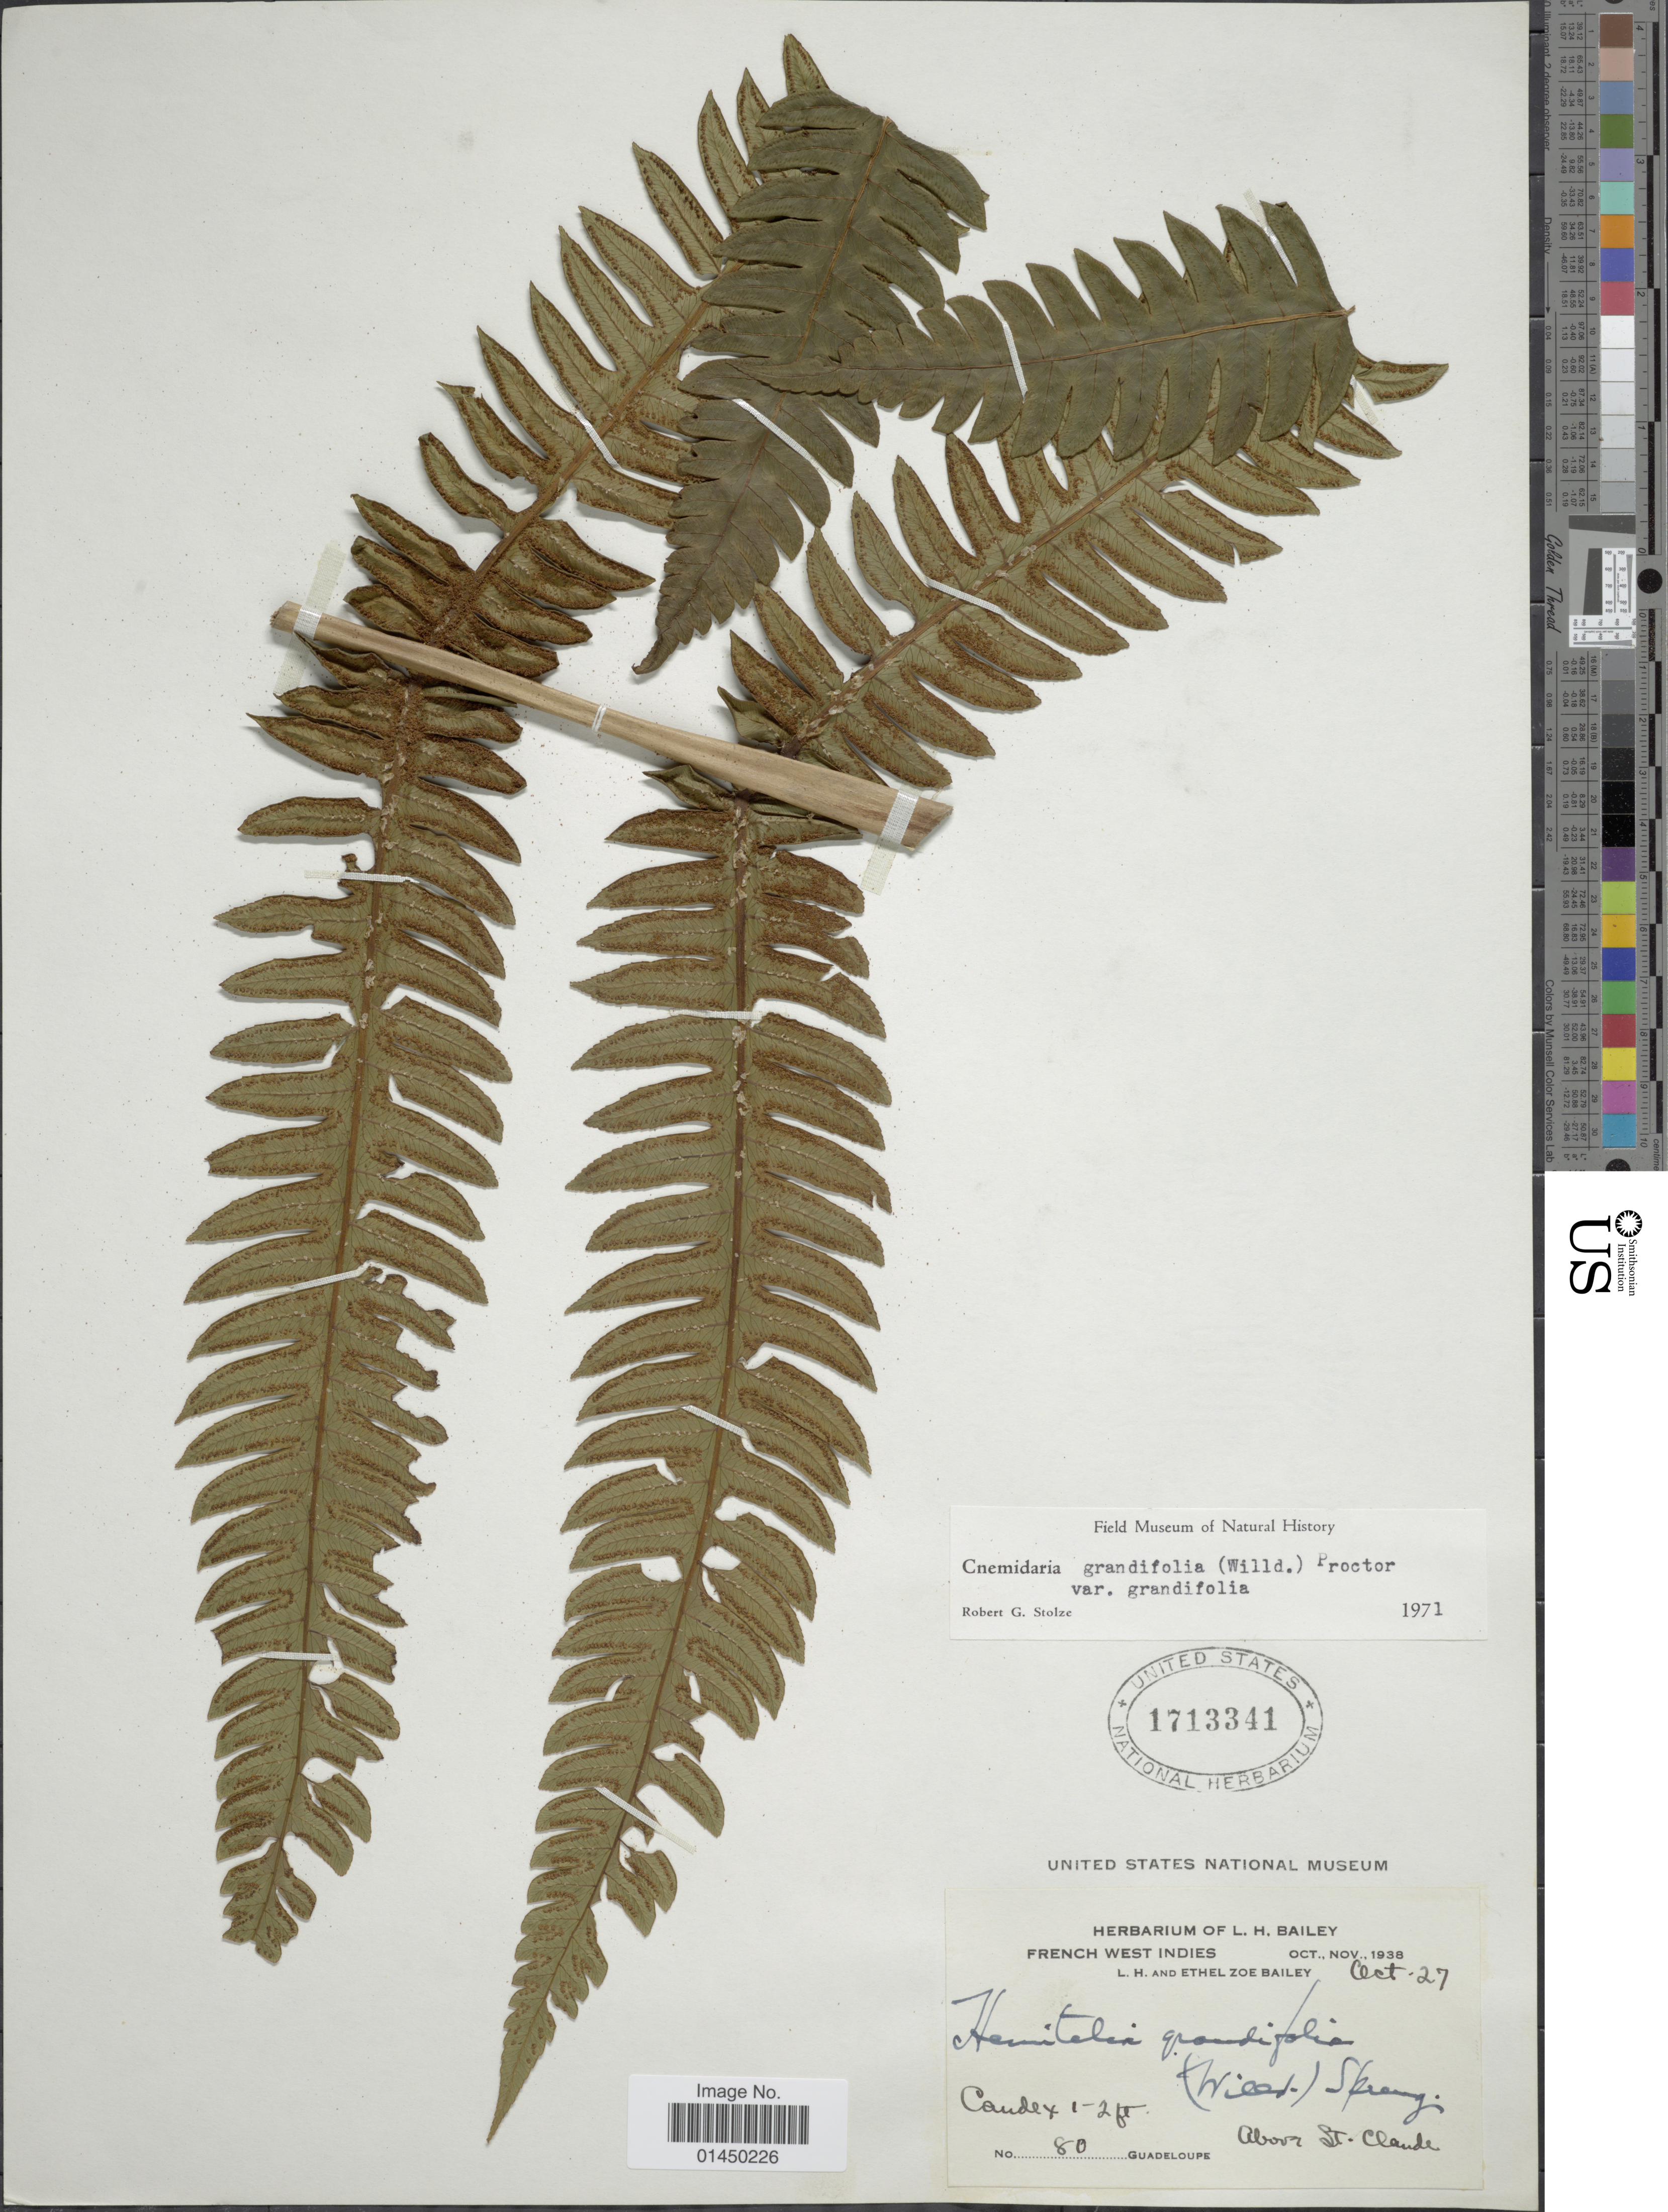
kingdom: Plantae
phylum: Tracheophyta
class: Polypodiopsida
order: Cyatheales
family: Cyatheaceae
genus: Cyathea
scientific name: Cyathea grandifolia var. grandifolia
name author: Willd.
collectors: L. H. Bailey & E. Z. Bailey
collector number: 80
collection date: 1938-10-27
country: Guadeloupe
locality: French West Indies, Above St. Claude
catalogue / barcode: US 1713341